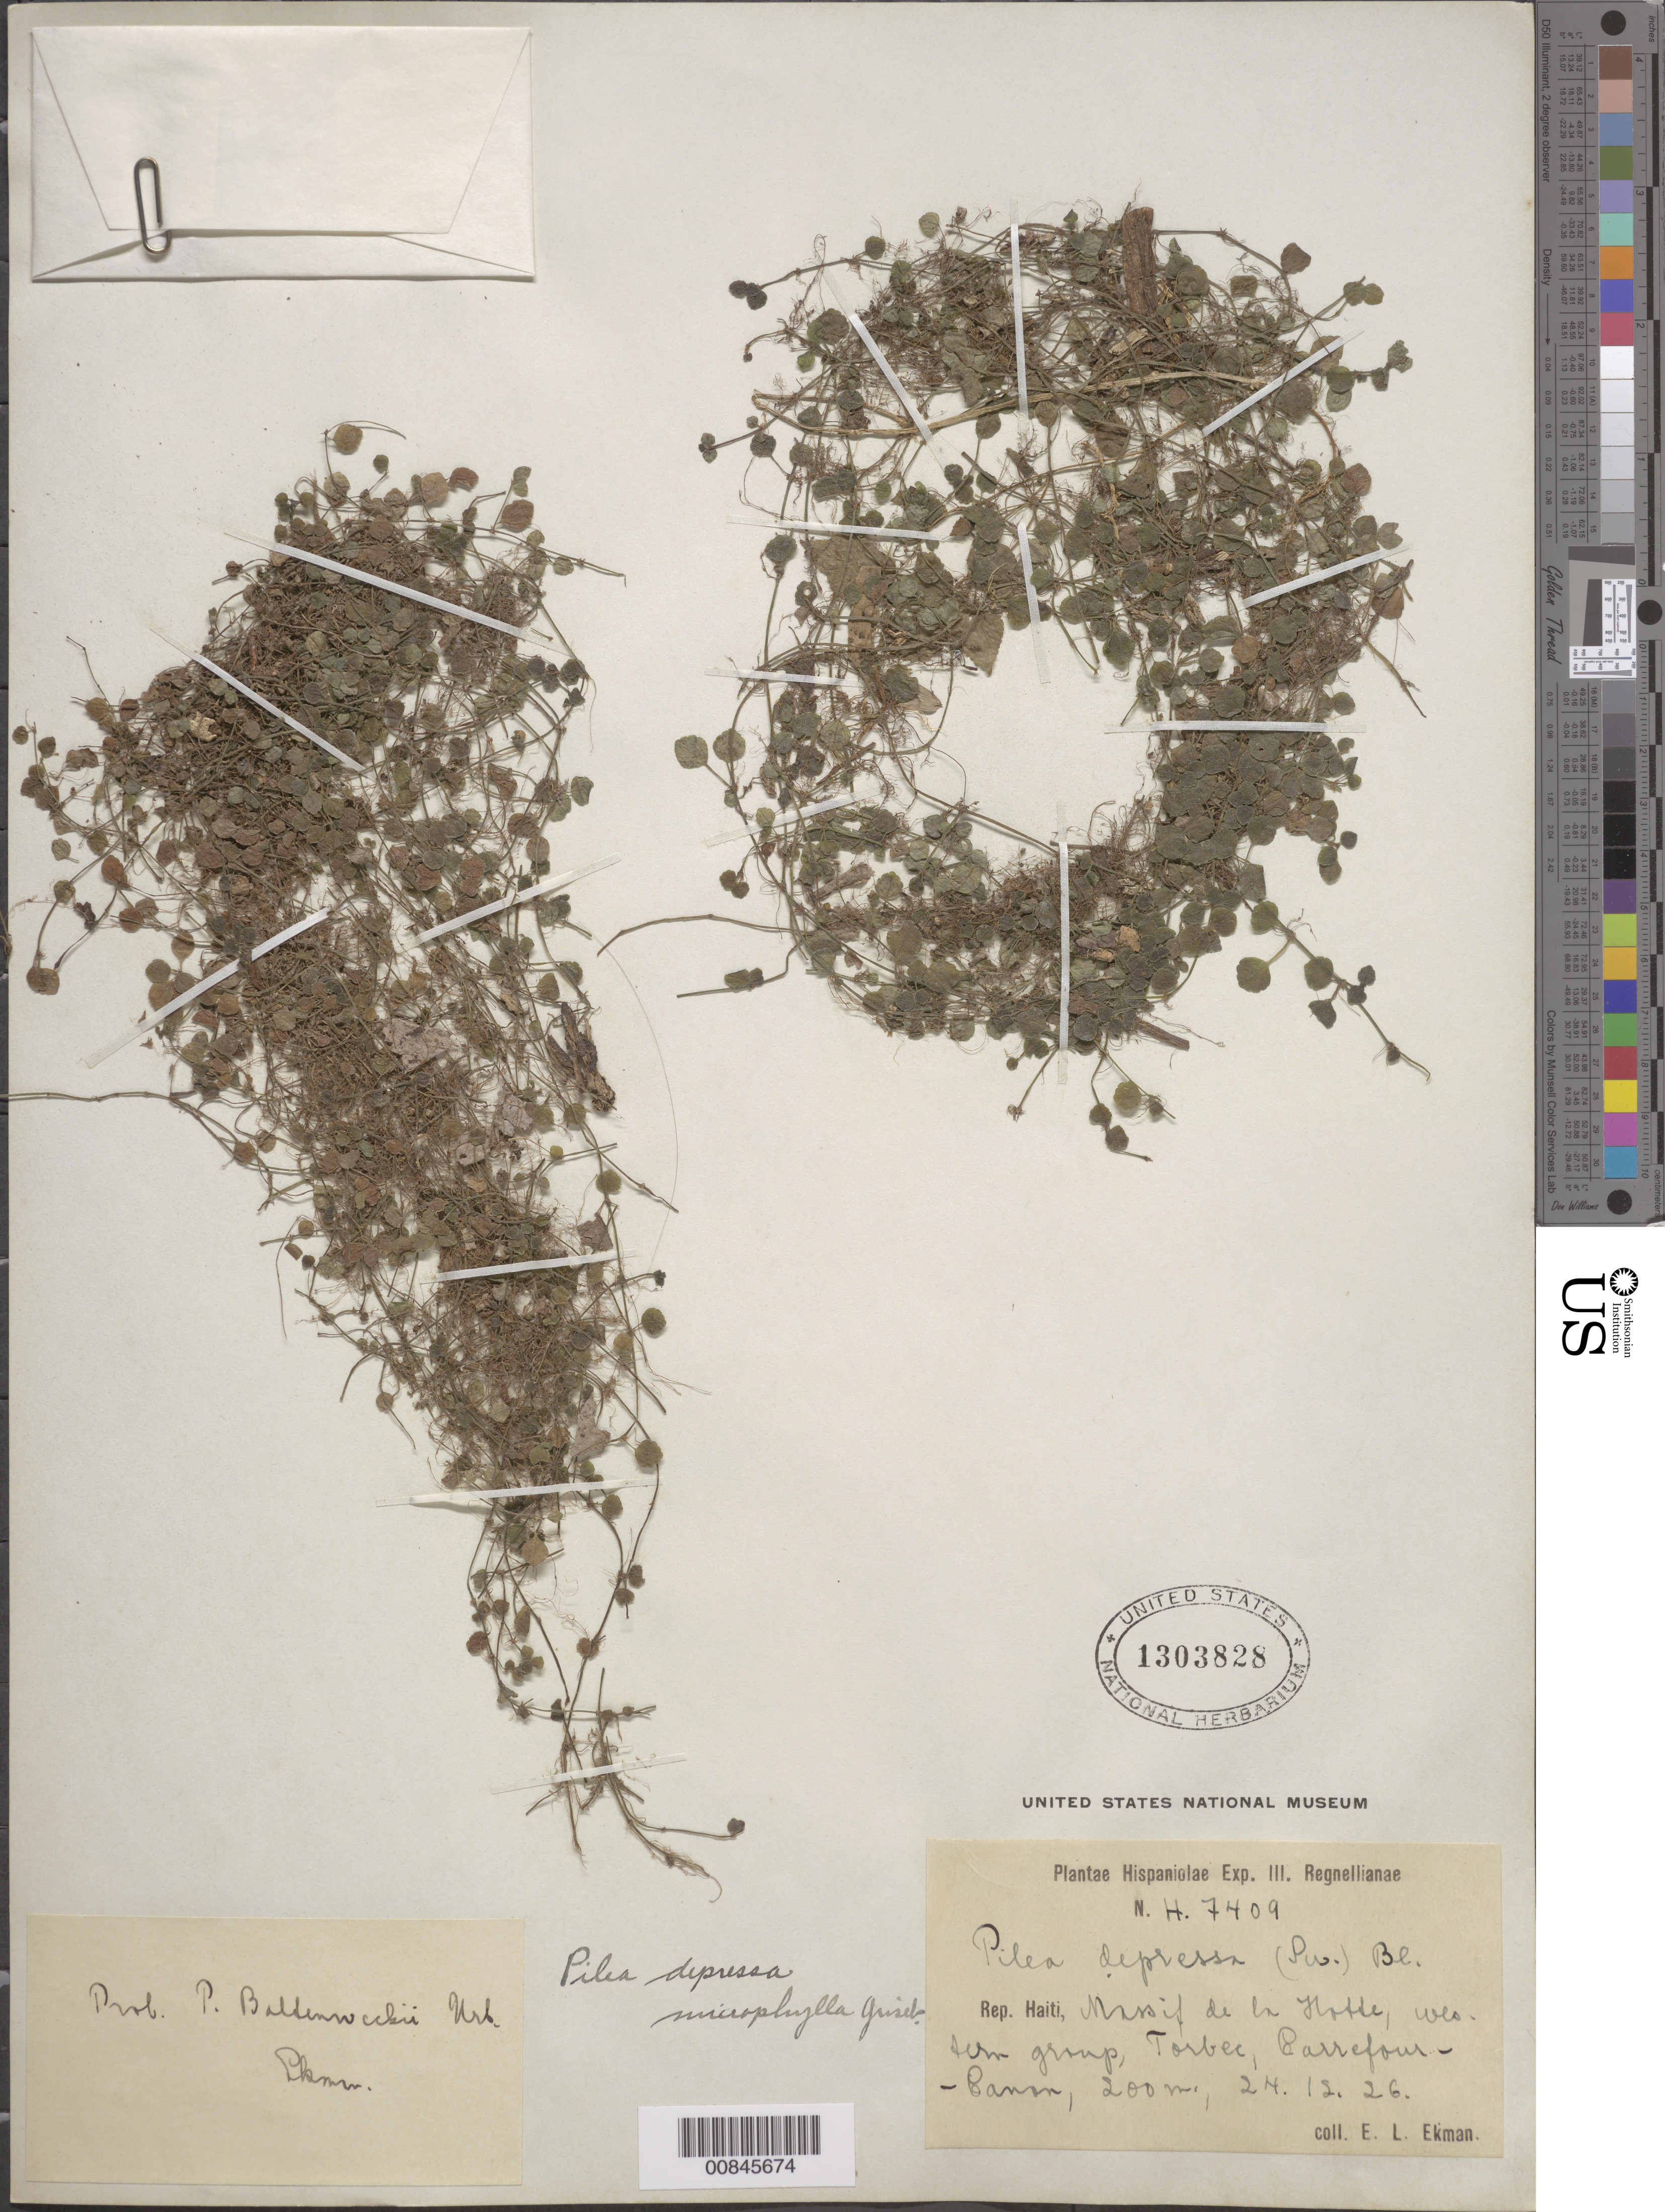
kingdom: Plantae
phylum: Tracheophyta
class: Magnoliopsida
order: Rosales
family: Urticaceae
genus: Pilea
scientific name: Pilea depressa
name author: (Sw.) Blume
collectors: E. L. Ekman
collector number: H 7409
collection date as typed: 24 Dec 1926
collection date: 1926-12-24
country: Haiti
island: Hispaniola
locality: Massif de la Hotte, western group, Torbec, Carrefour-Canon.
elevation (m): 200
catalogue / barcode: US 1303828